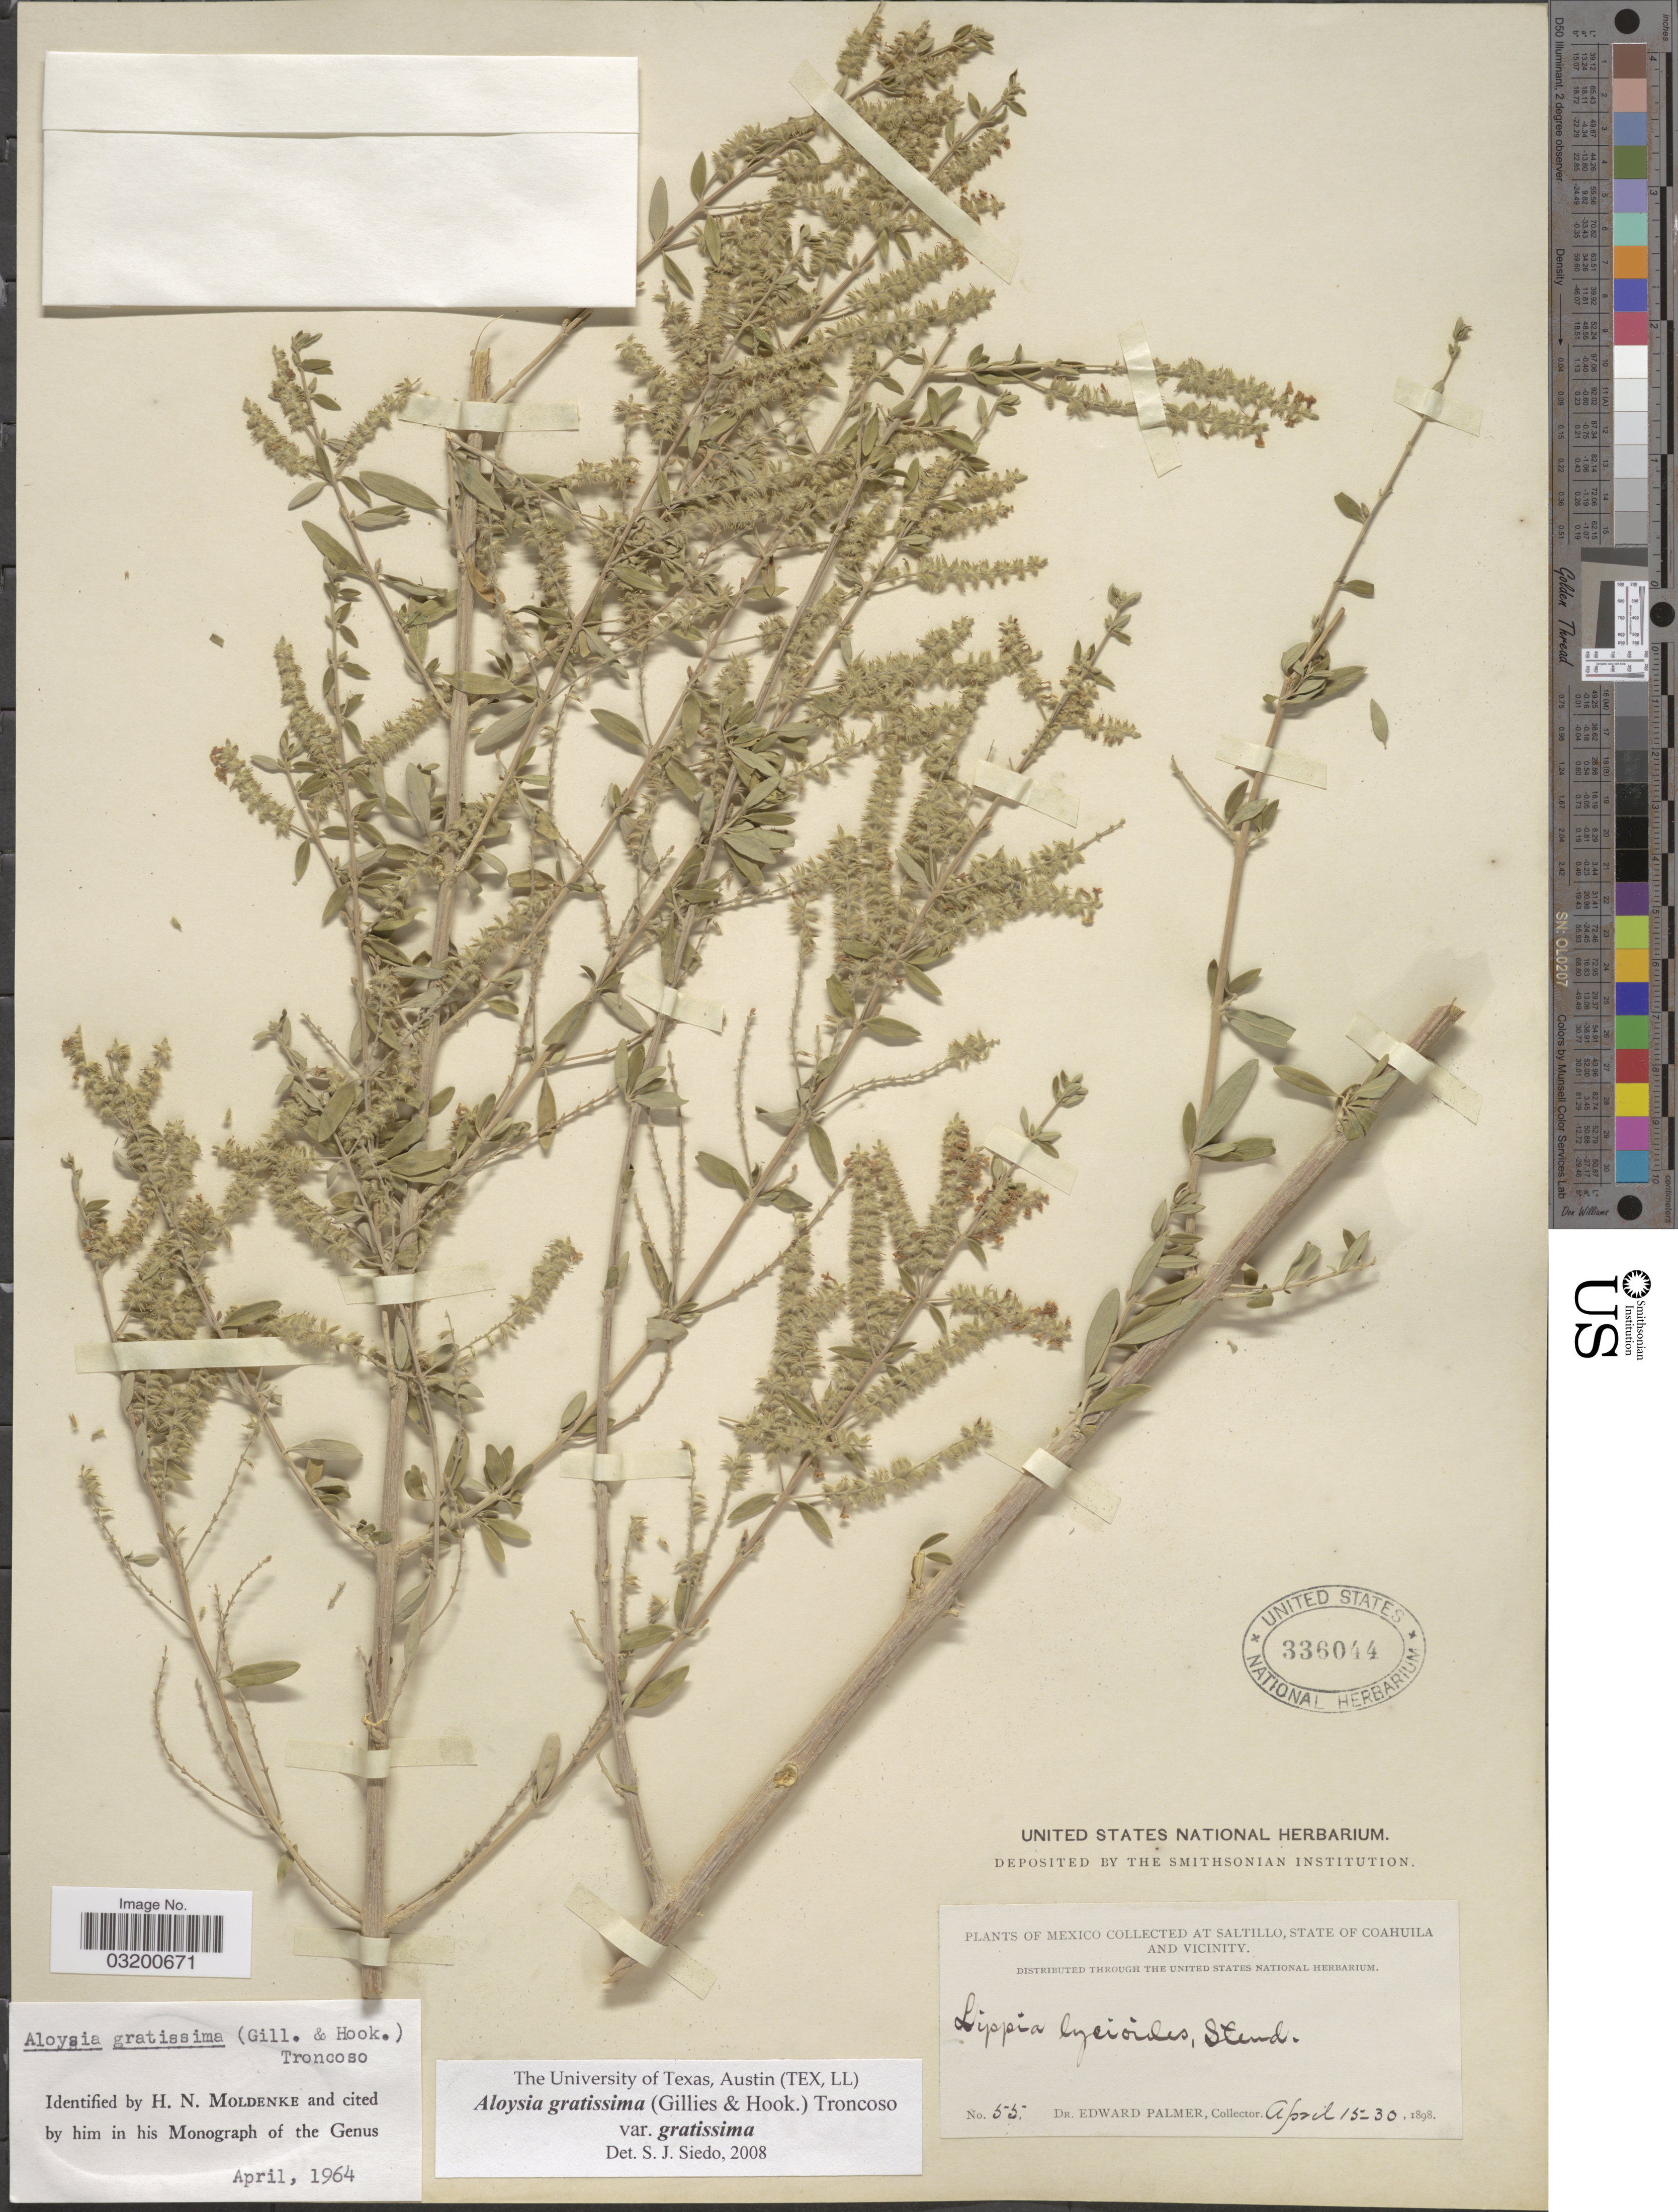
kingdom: Plantae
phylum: Tracheophyta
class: Magnoliopsida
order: Lamiales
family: Verbenaceae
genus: Aloysia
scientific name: Aloysia gratissima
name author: (Gillies & Hook.) Tronc.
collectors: E. Palmer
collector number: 55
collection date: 1898-04-15/1898-04-30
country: Mexico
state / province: Coahuila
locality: Saltillo, State of Coahuila and Vicinity.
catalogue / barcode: US 336044